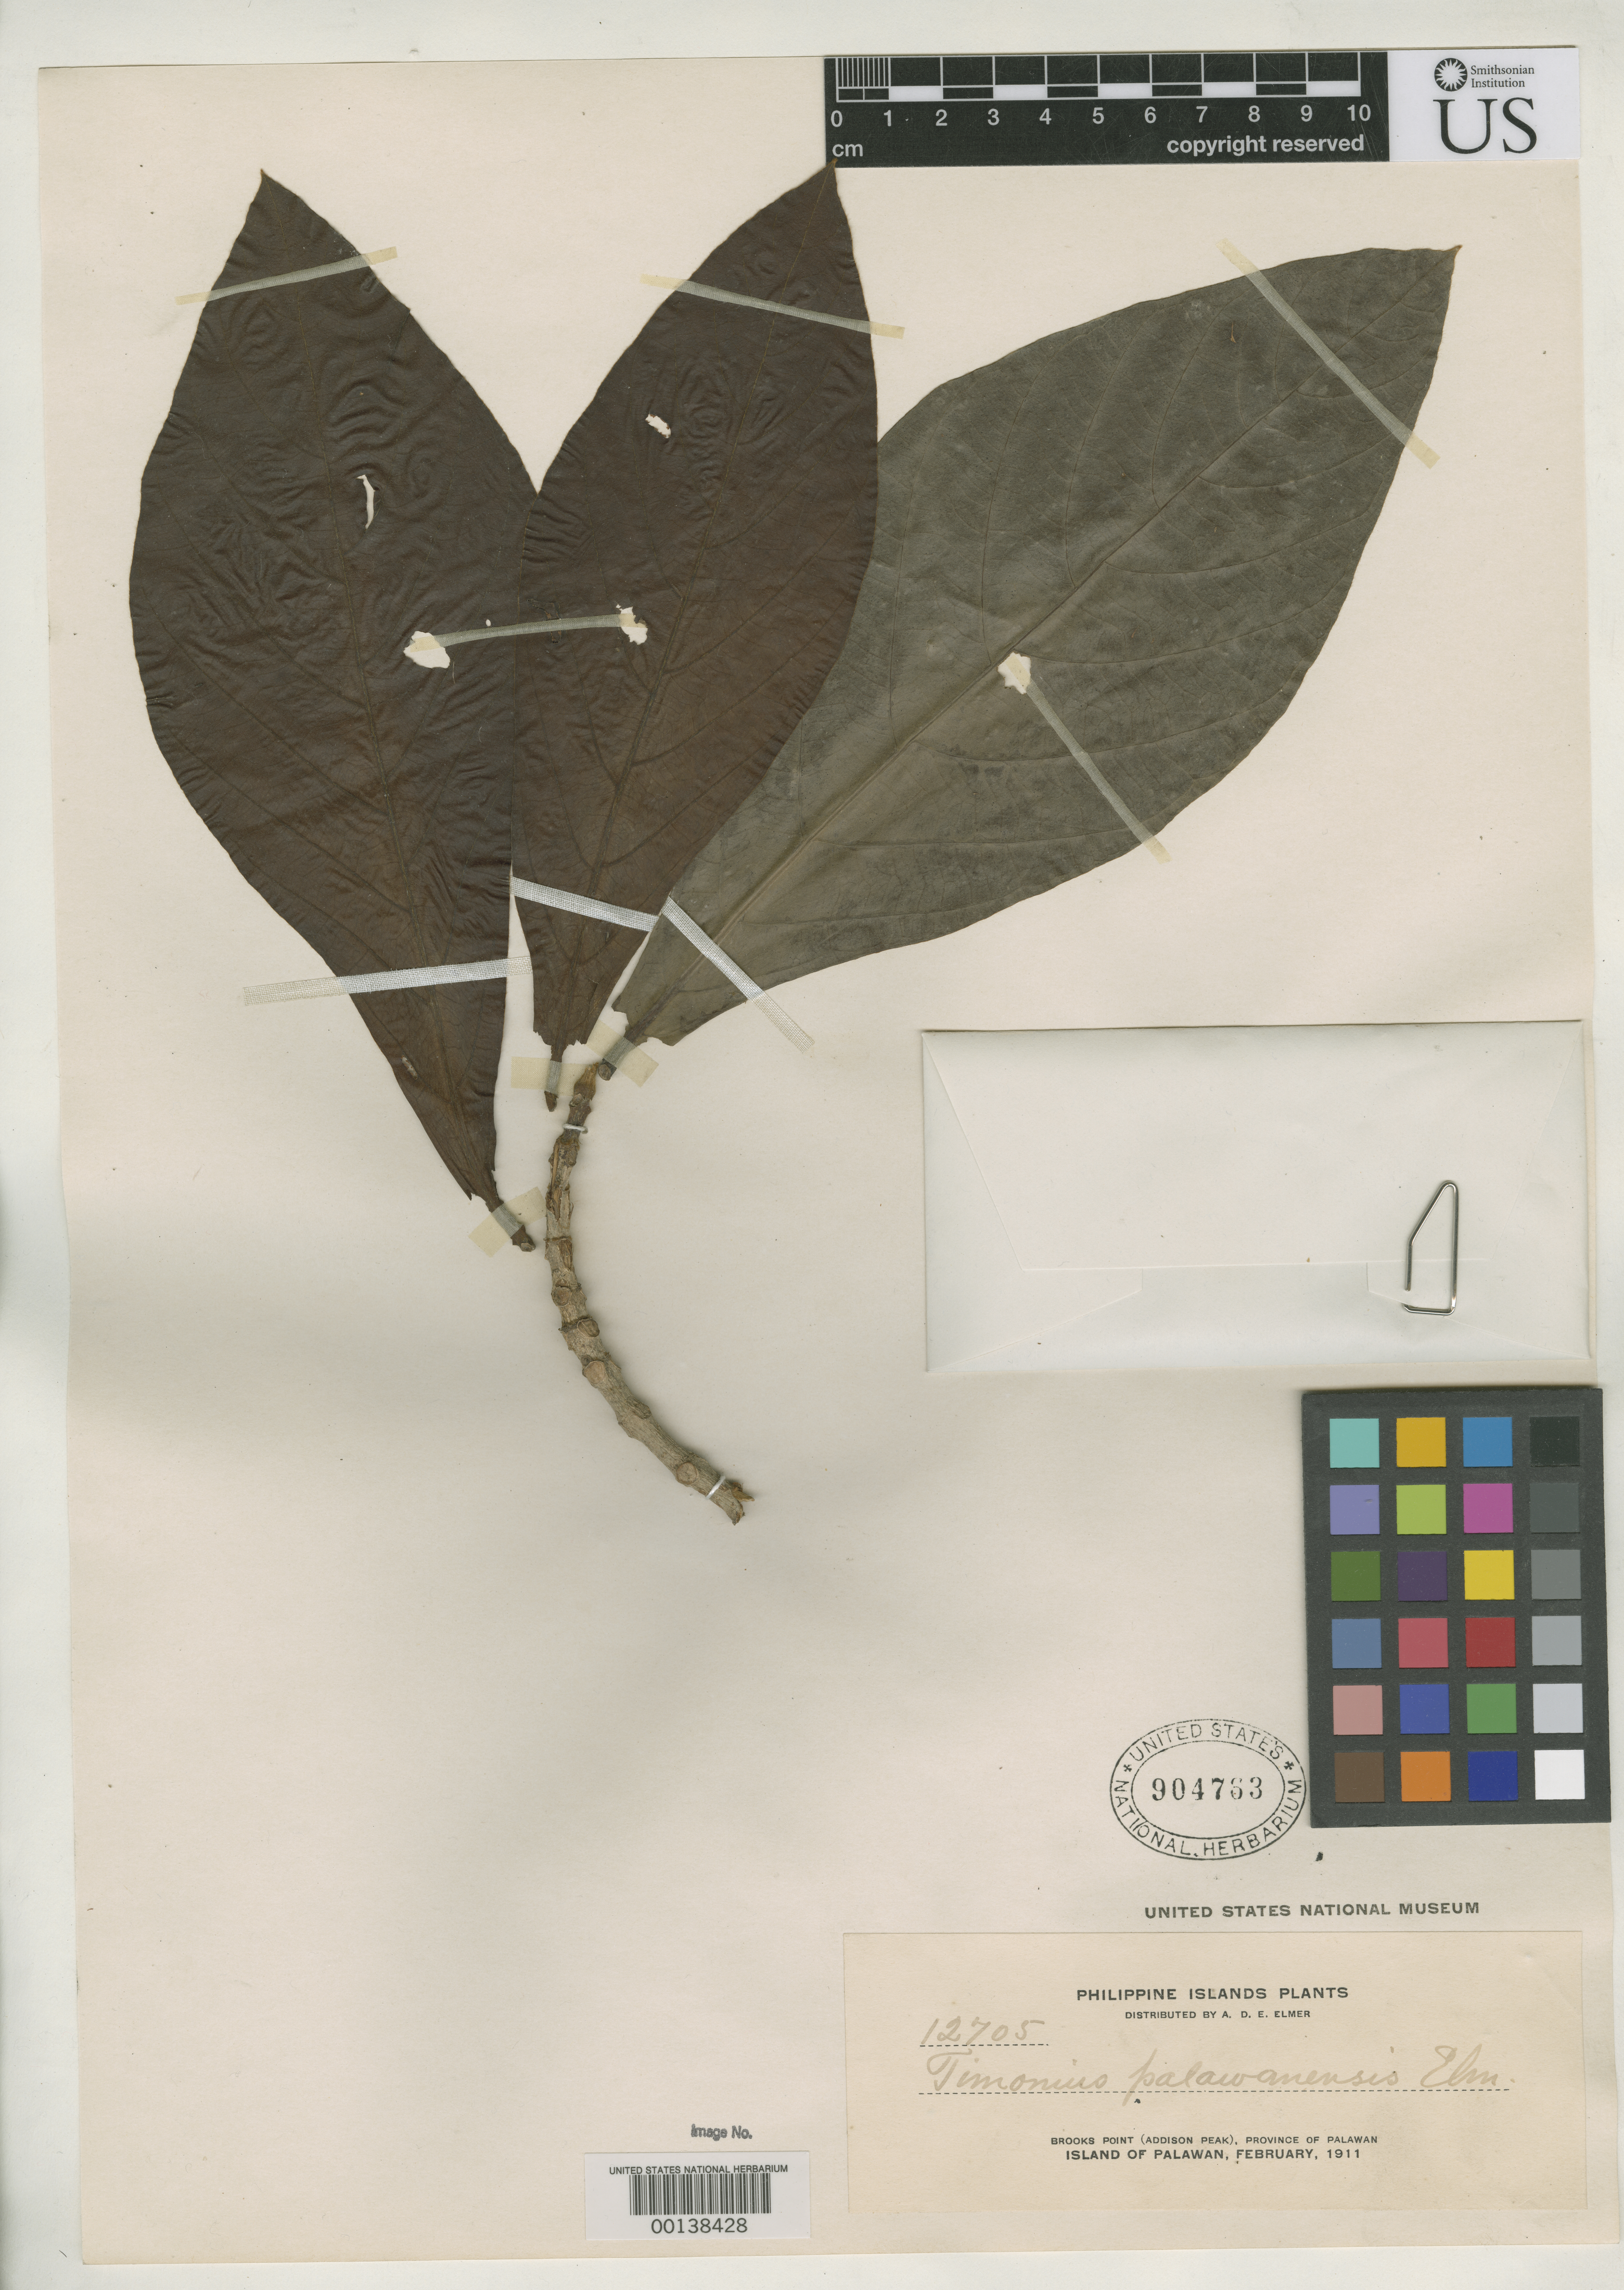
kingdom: Plantae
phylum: Tracheophyta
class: Magnoliopsida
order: Gentianales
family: Rubiaceae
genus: Timonius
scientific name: Timonius palawanensis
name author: Elmer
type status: Isotype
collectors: A. D. E. Elmer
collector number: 12705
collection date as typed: Feb 1911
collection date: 1911-02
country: Philippines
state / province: Mimaropa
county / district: Palawan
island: Palawan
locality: Brook's Point, Addison Peak; alt. 100 ft.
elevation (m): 30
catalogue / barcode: US 904763